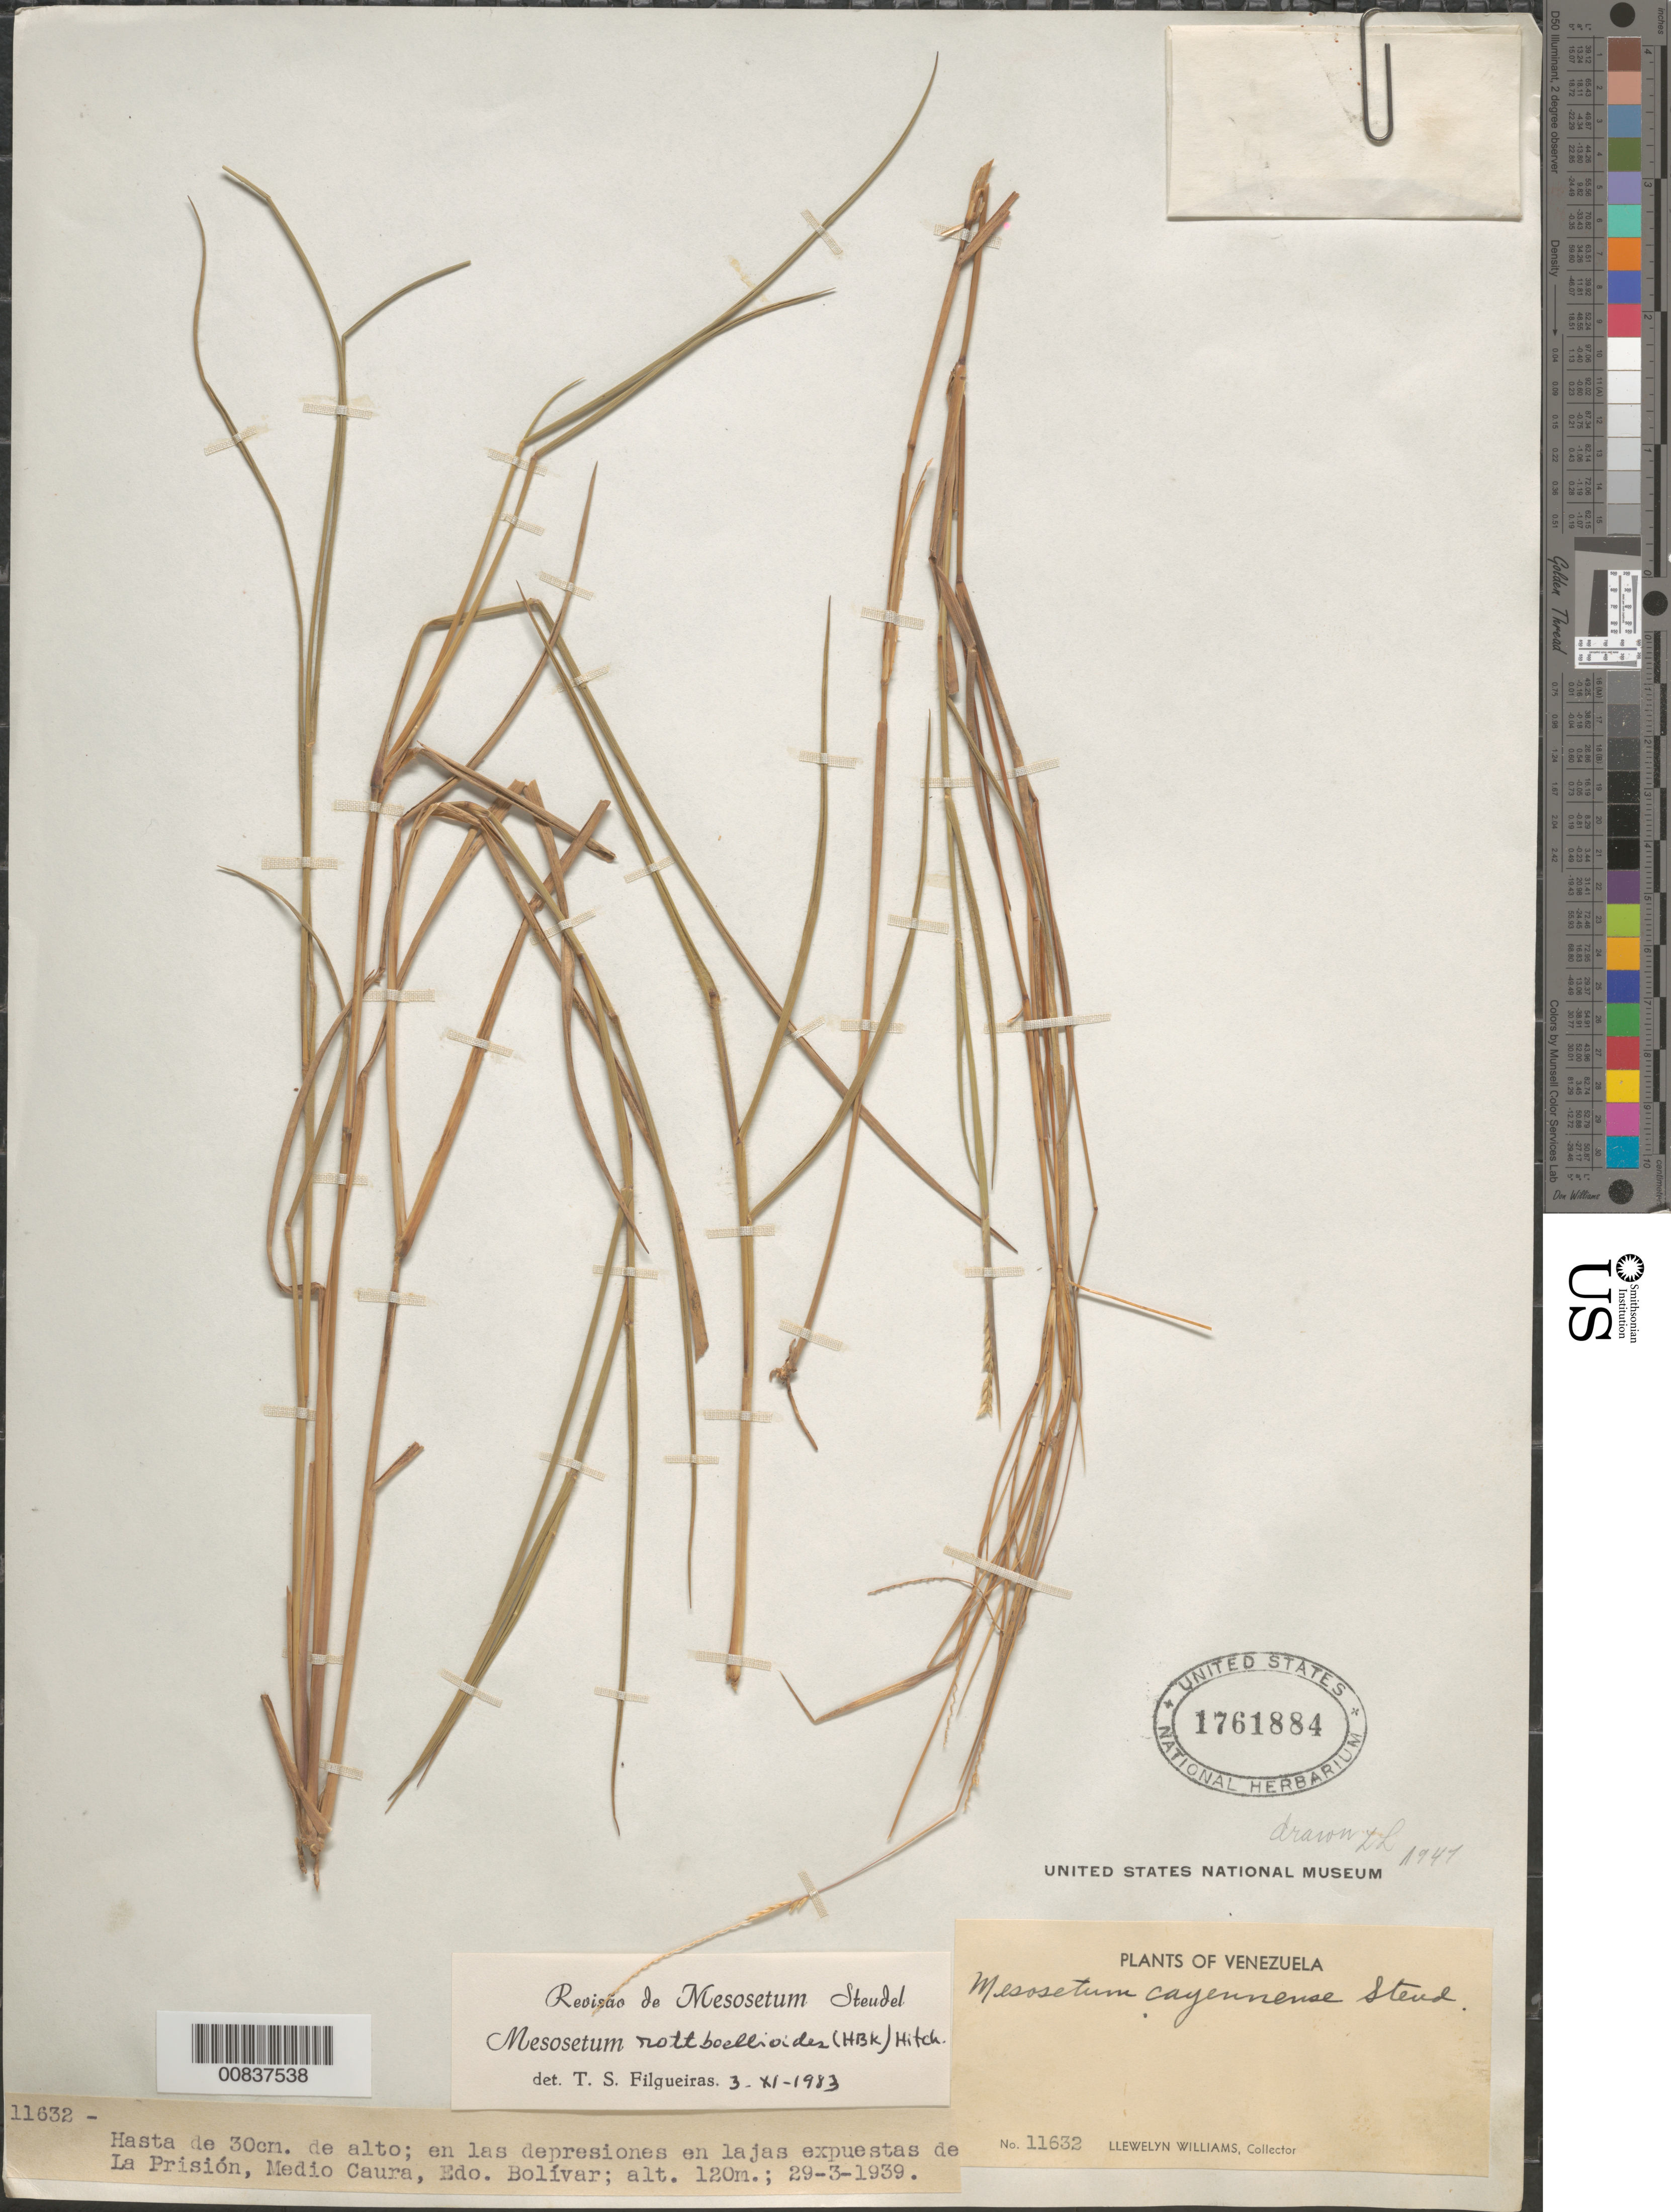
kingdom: Plantae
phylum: Tracheophyta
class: Liliopsida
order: Poales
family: Poaceae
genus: Mesosetum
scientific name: Mesosetum rottboellioides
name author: (Kunth) Hitchc.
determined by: Filgueiras, T. S.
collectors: Ll. Williams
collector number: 11632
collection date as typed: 29-Mar-39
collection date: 1939-03-29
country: Venezuela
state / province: Bolívar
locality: La Prisión, Medio Caura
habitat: En las depresiones en lajas expuestas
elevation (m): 120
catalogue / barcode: US 1761884